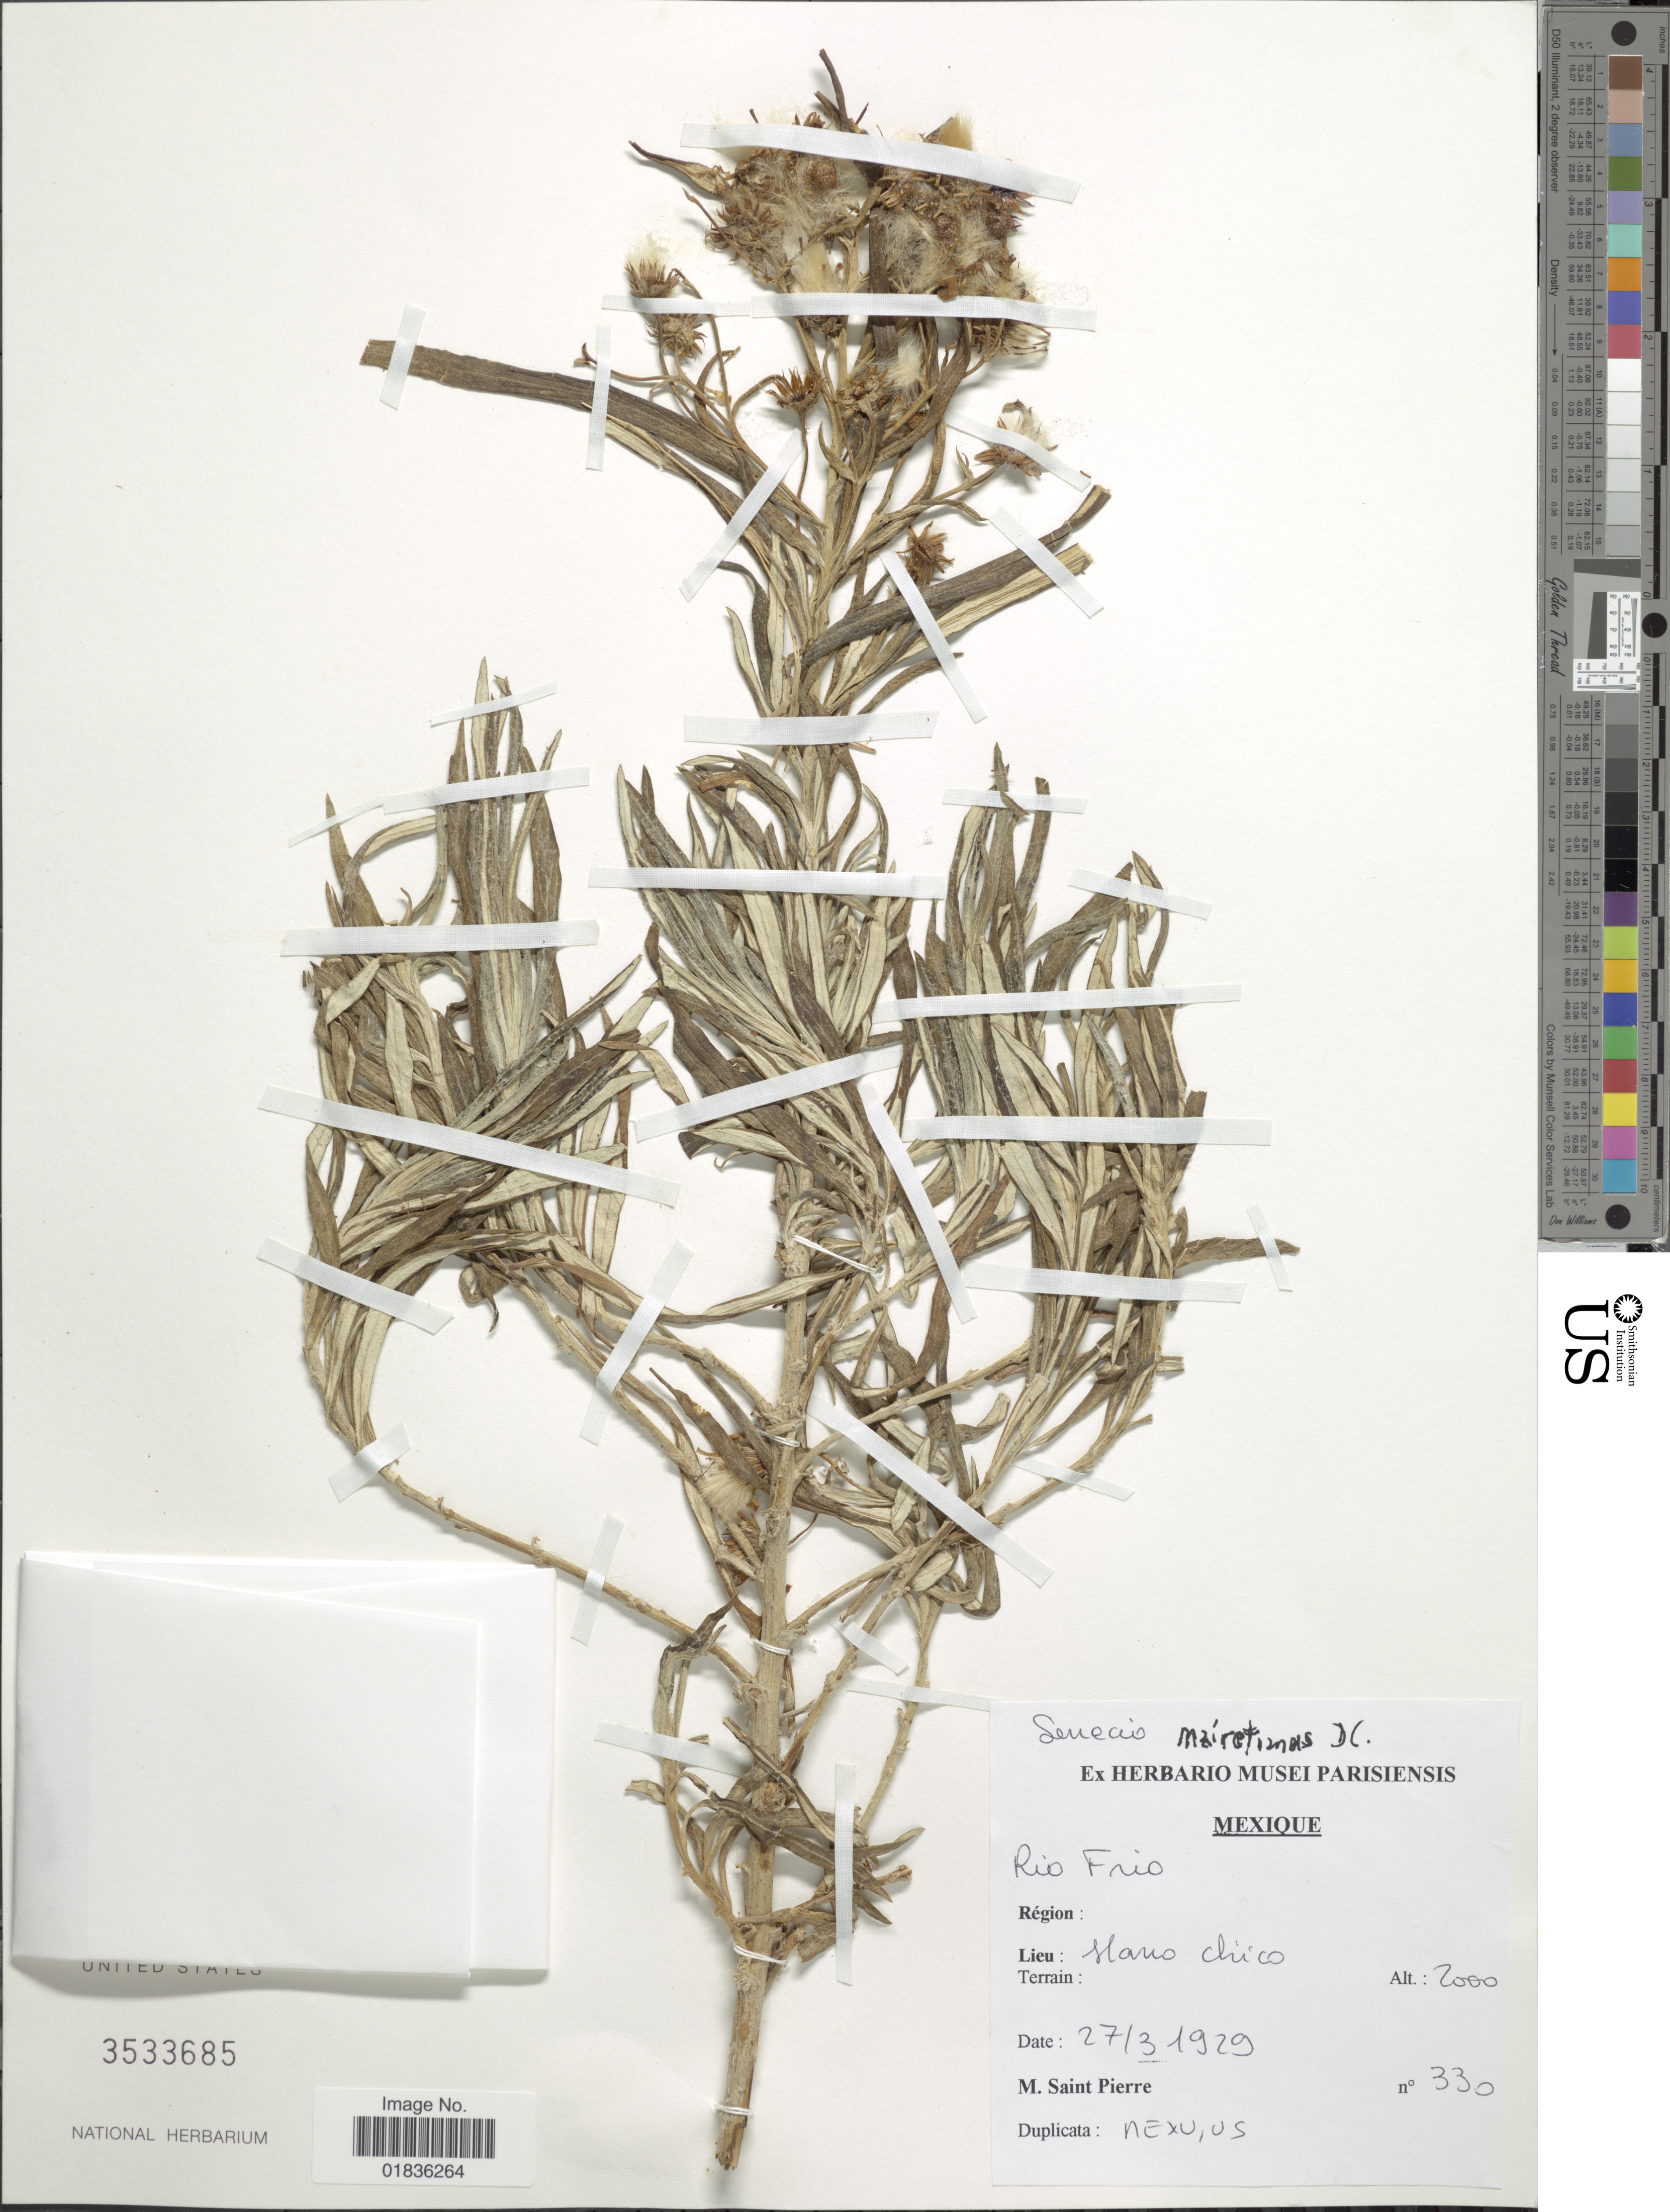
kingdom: Plantae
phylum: Tracheophyta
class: Magnoliopsida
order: Asterales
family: Asteraceae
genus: Senecio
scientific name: Senecio mairetianus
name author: DC.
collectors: M. Saint-Pierre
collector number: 330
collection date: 1929-03-27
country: Mexico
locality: Rio Frio, Llano chico. [interpreted]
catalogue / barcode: US 3533685